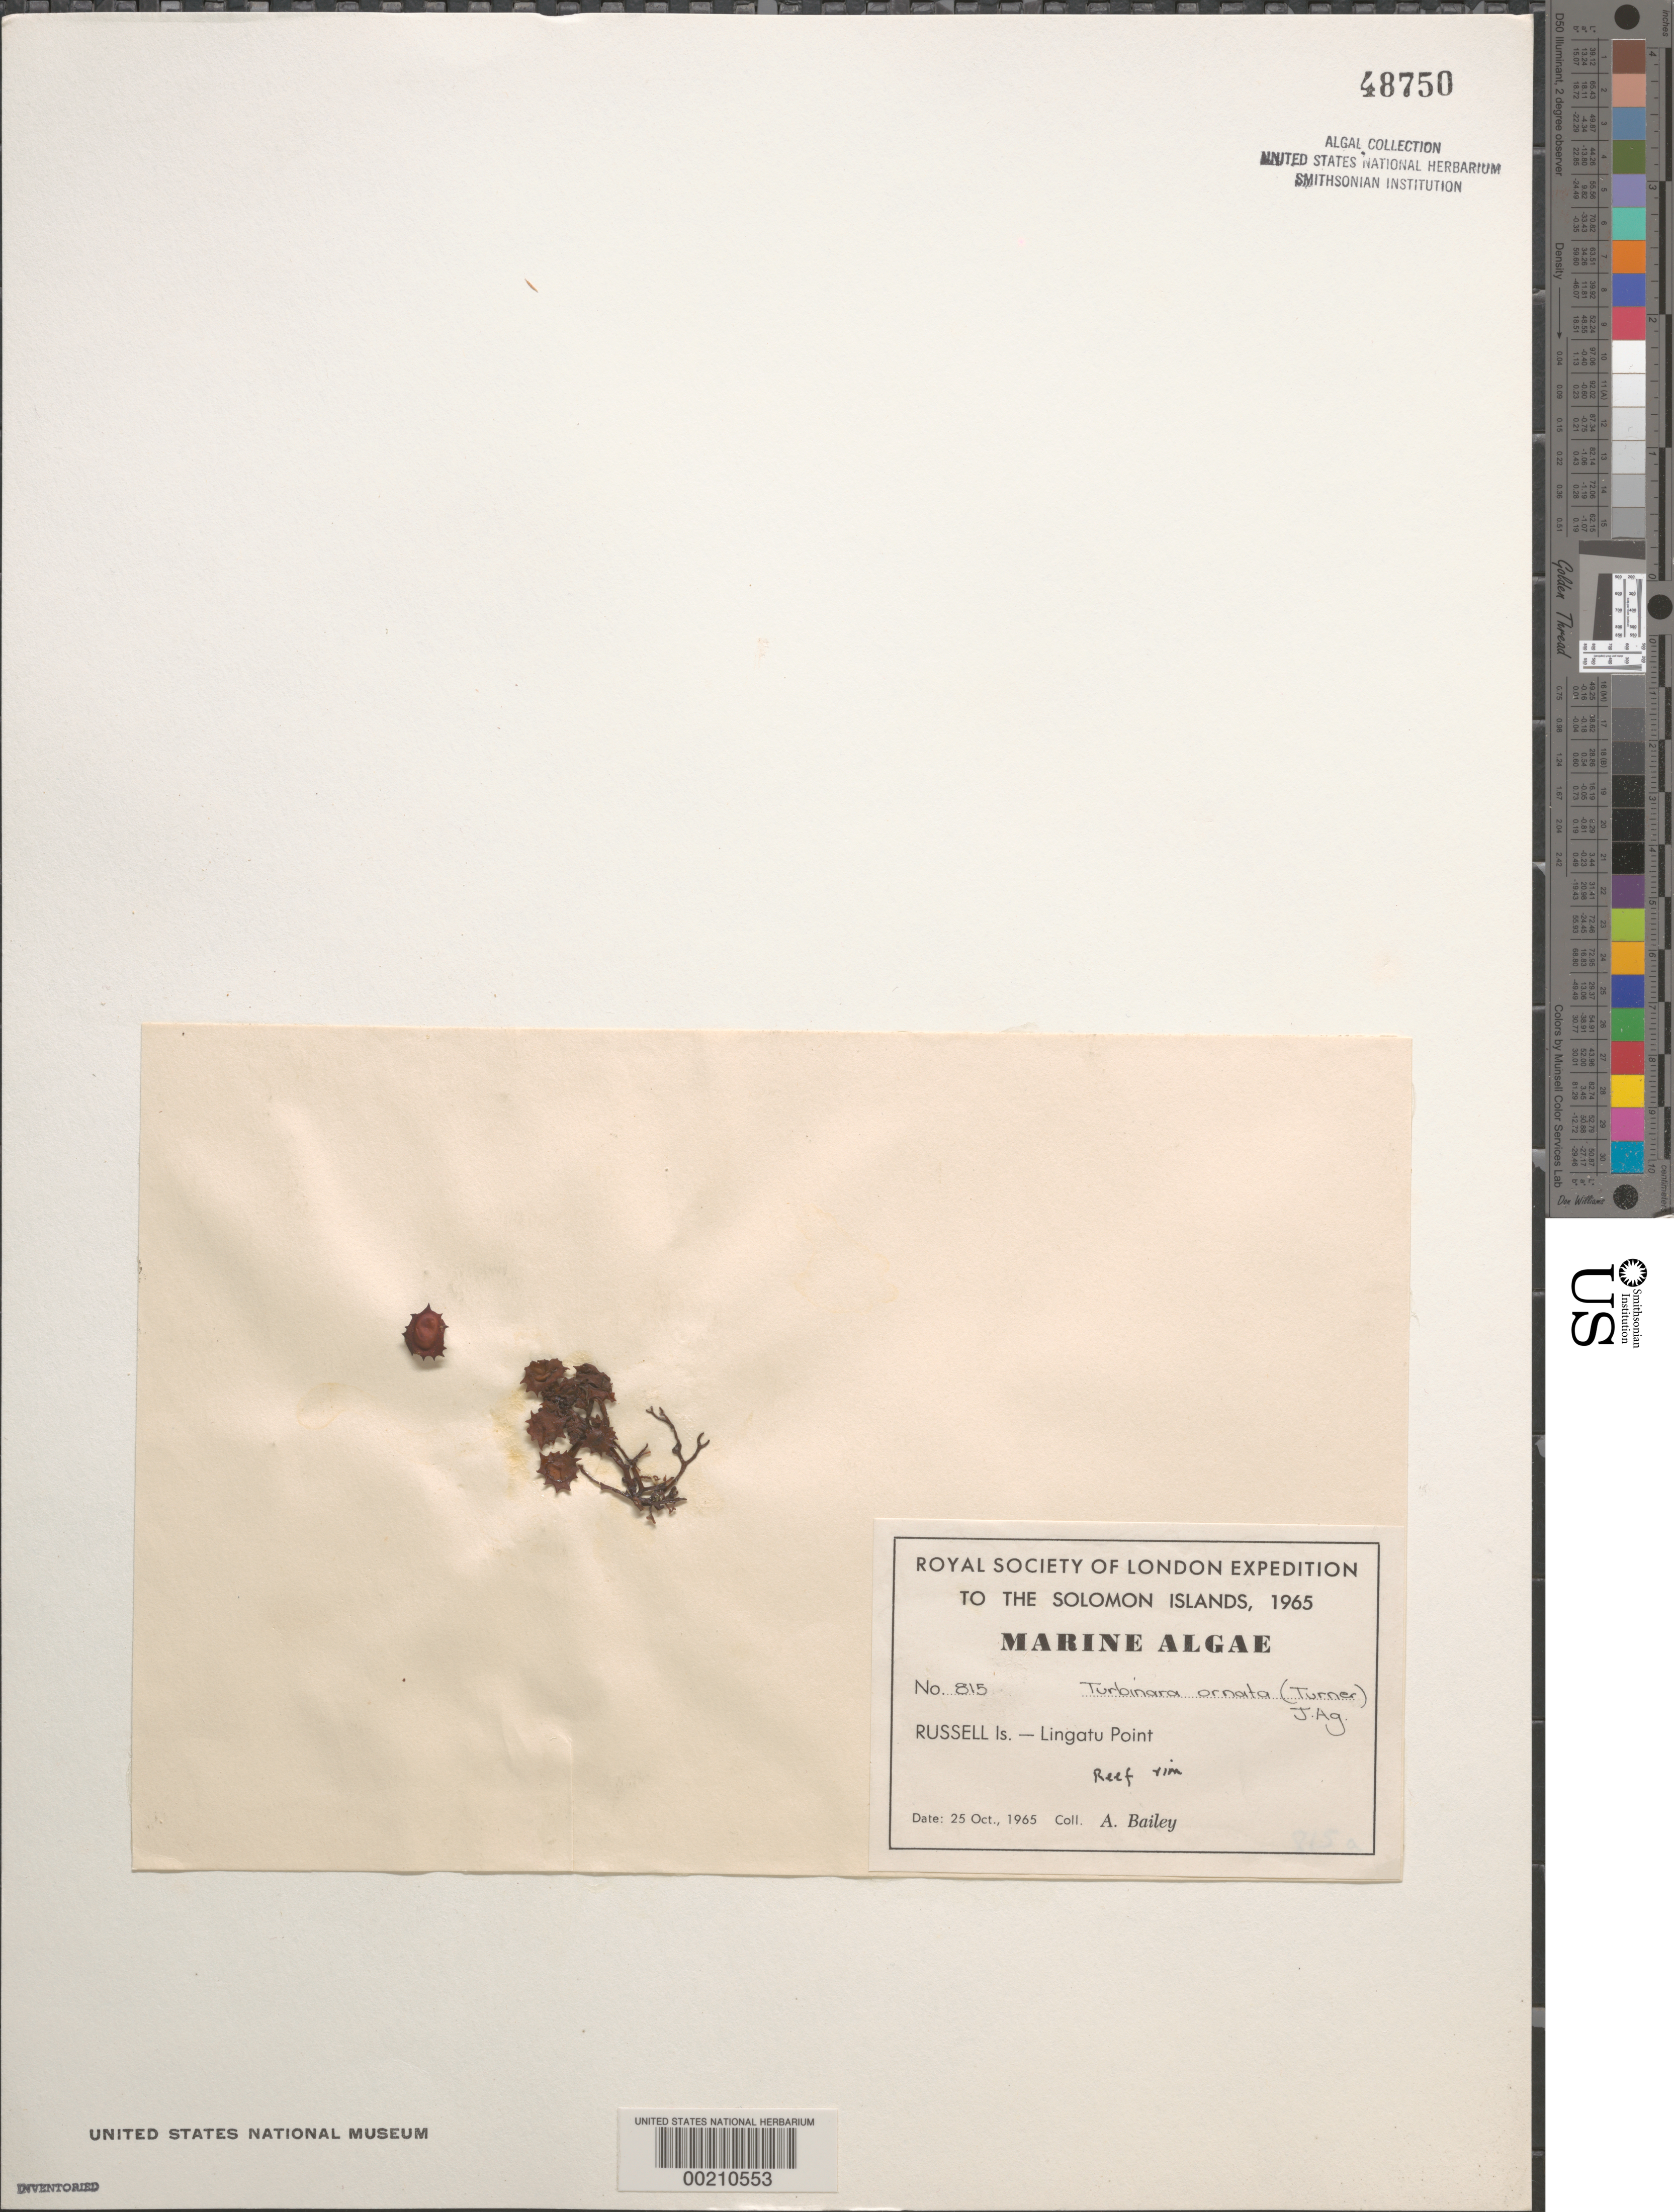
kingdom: Chromista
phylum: Ochrophyta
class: Phaeophyceae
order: Fucales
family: Sargassaceae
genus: Turbinaria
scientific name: Turbinaria ornata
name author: (Turner) J. Agardh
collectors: A. Bailey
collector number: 815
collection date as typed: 25 Oct 1965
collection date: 1965-10-25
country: Solomon Islands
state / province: Central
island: Mbanika [Banika]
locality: Lingatu Point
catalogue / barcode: US 48750